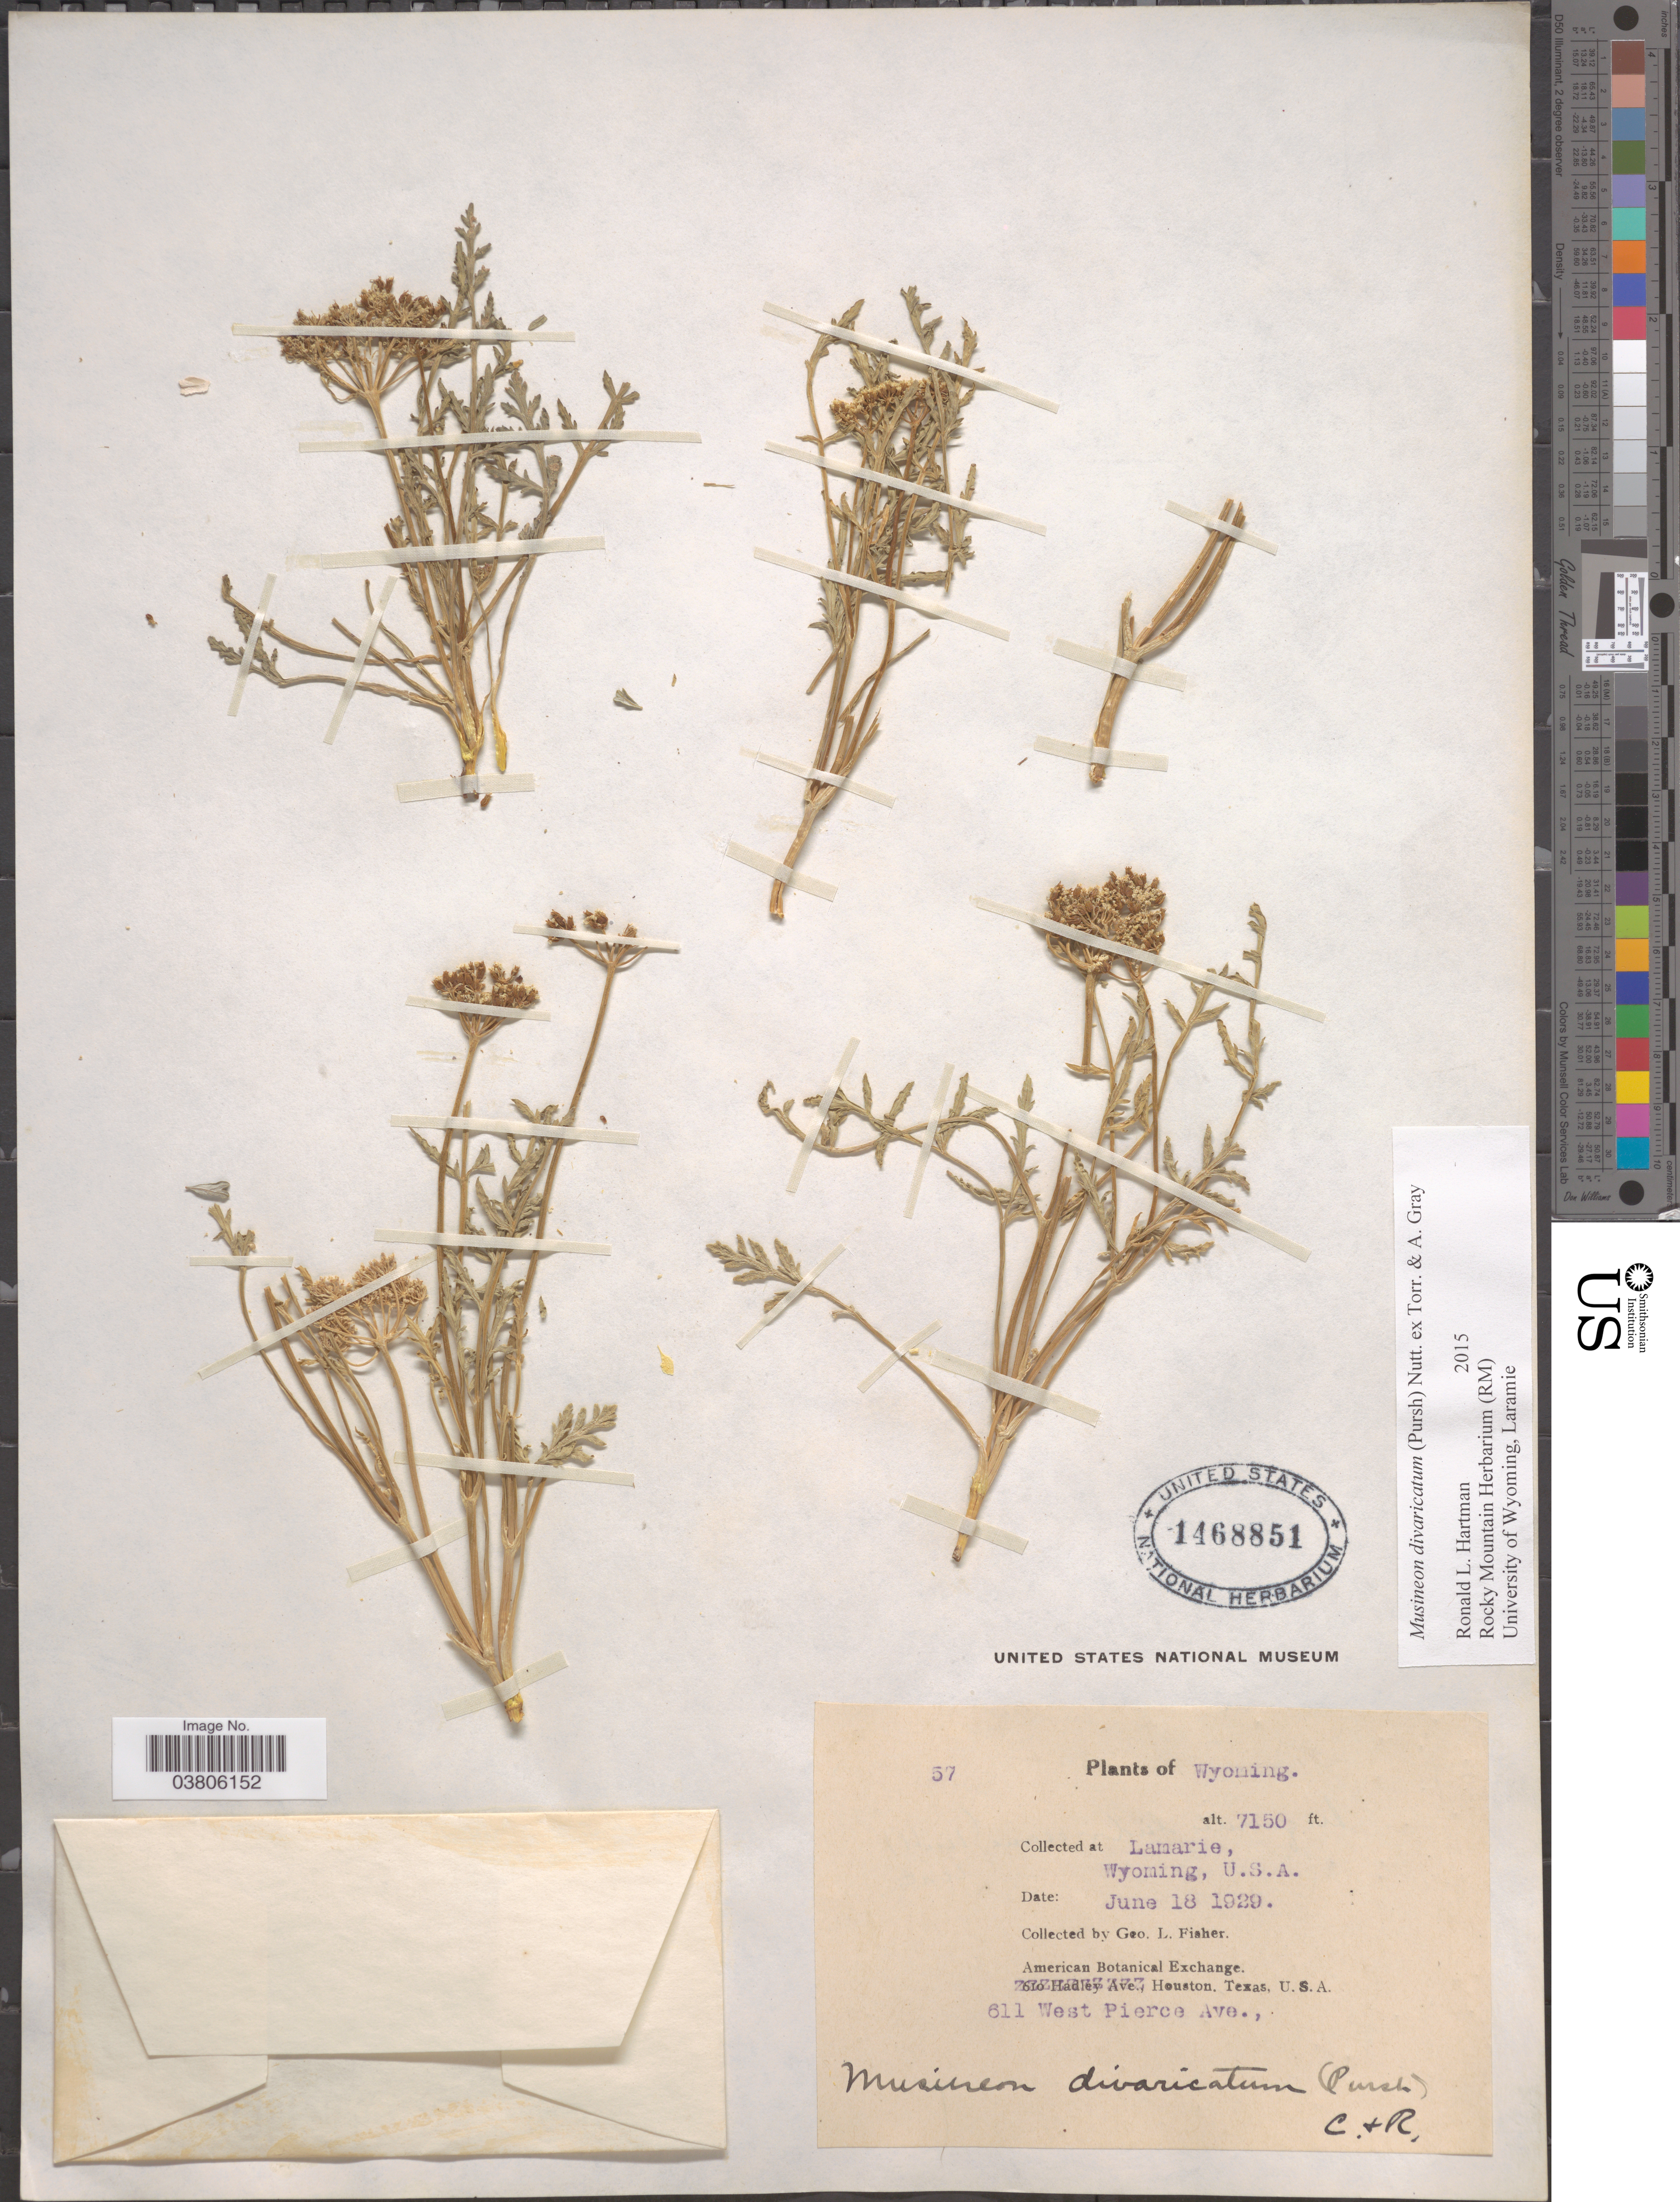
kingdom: Plantae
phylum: Tracheophyta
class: Magnoliopsida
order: Apiales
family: Apiaceae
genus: Musineon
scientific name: Musineon divaricatum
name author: (Pursh) Nutt.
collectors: G. L. Fisher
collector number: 57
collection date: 1929-06-18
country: United States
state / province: Wyoming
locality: Lamarie.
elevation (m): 2179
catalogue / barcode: US 1468851